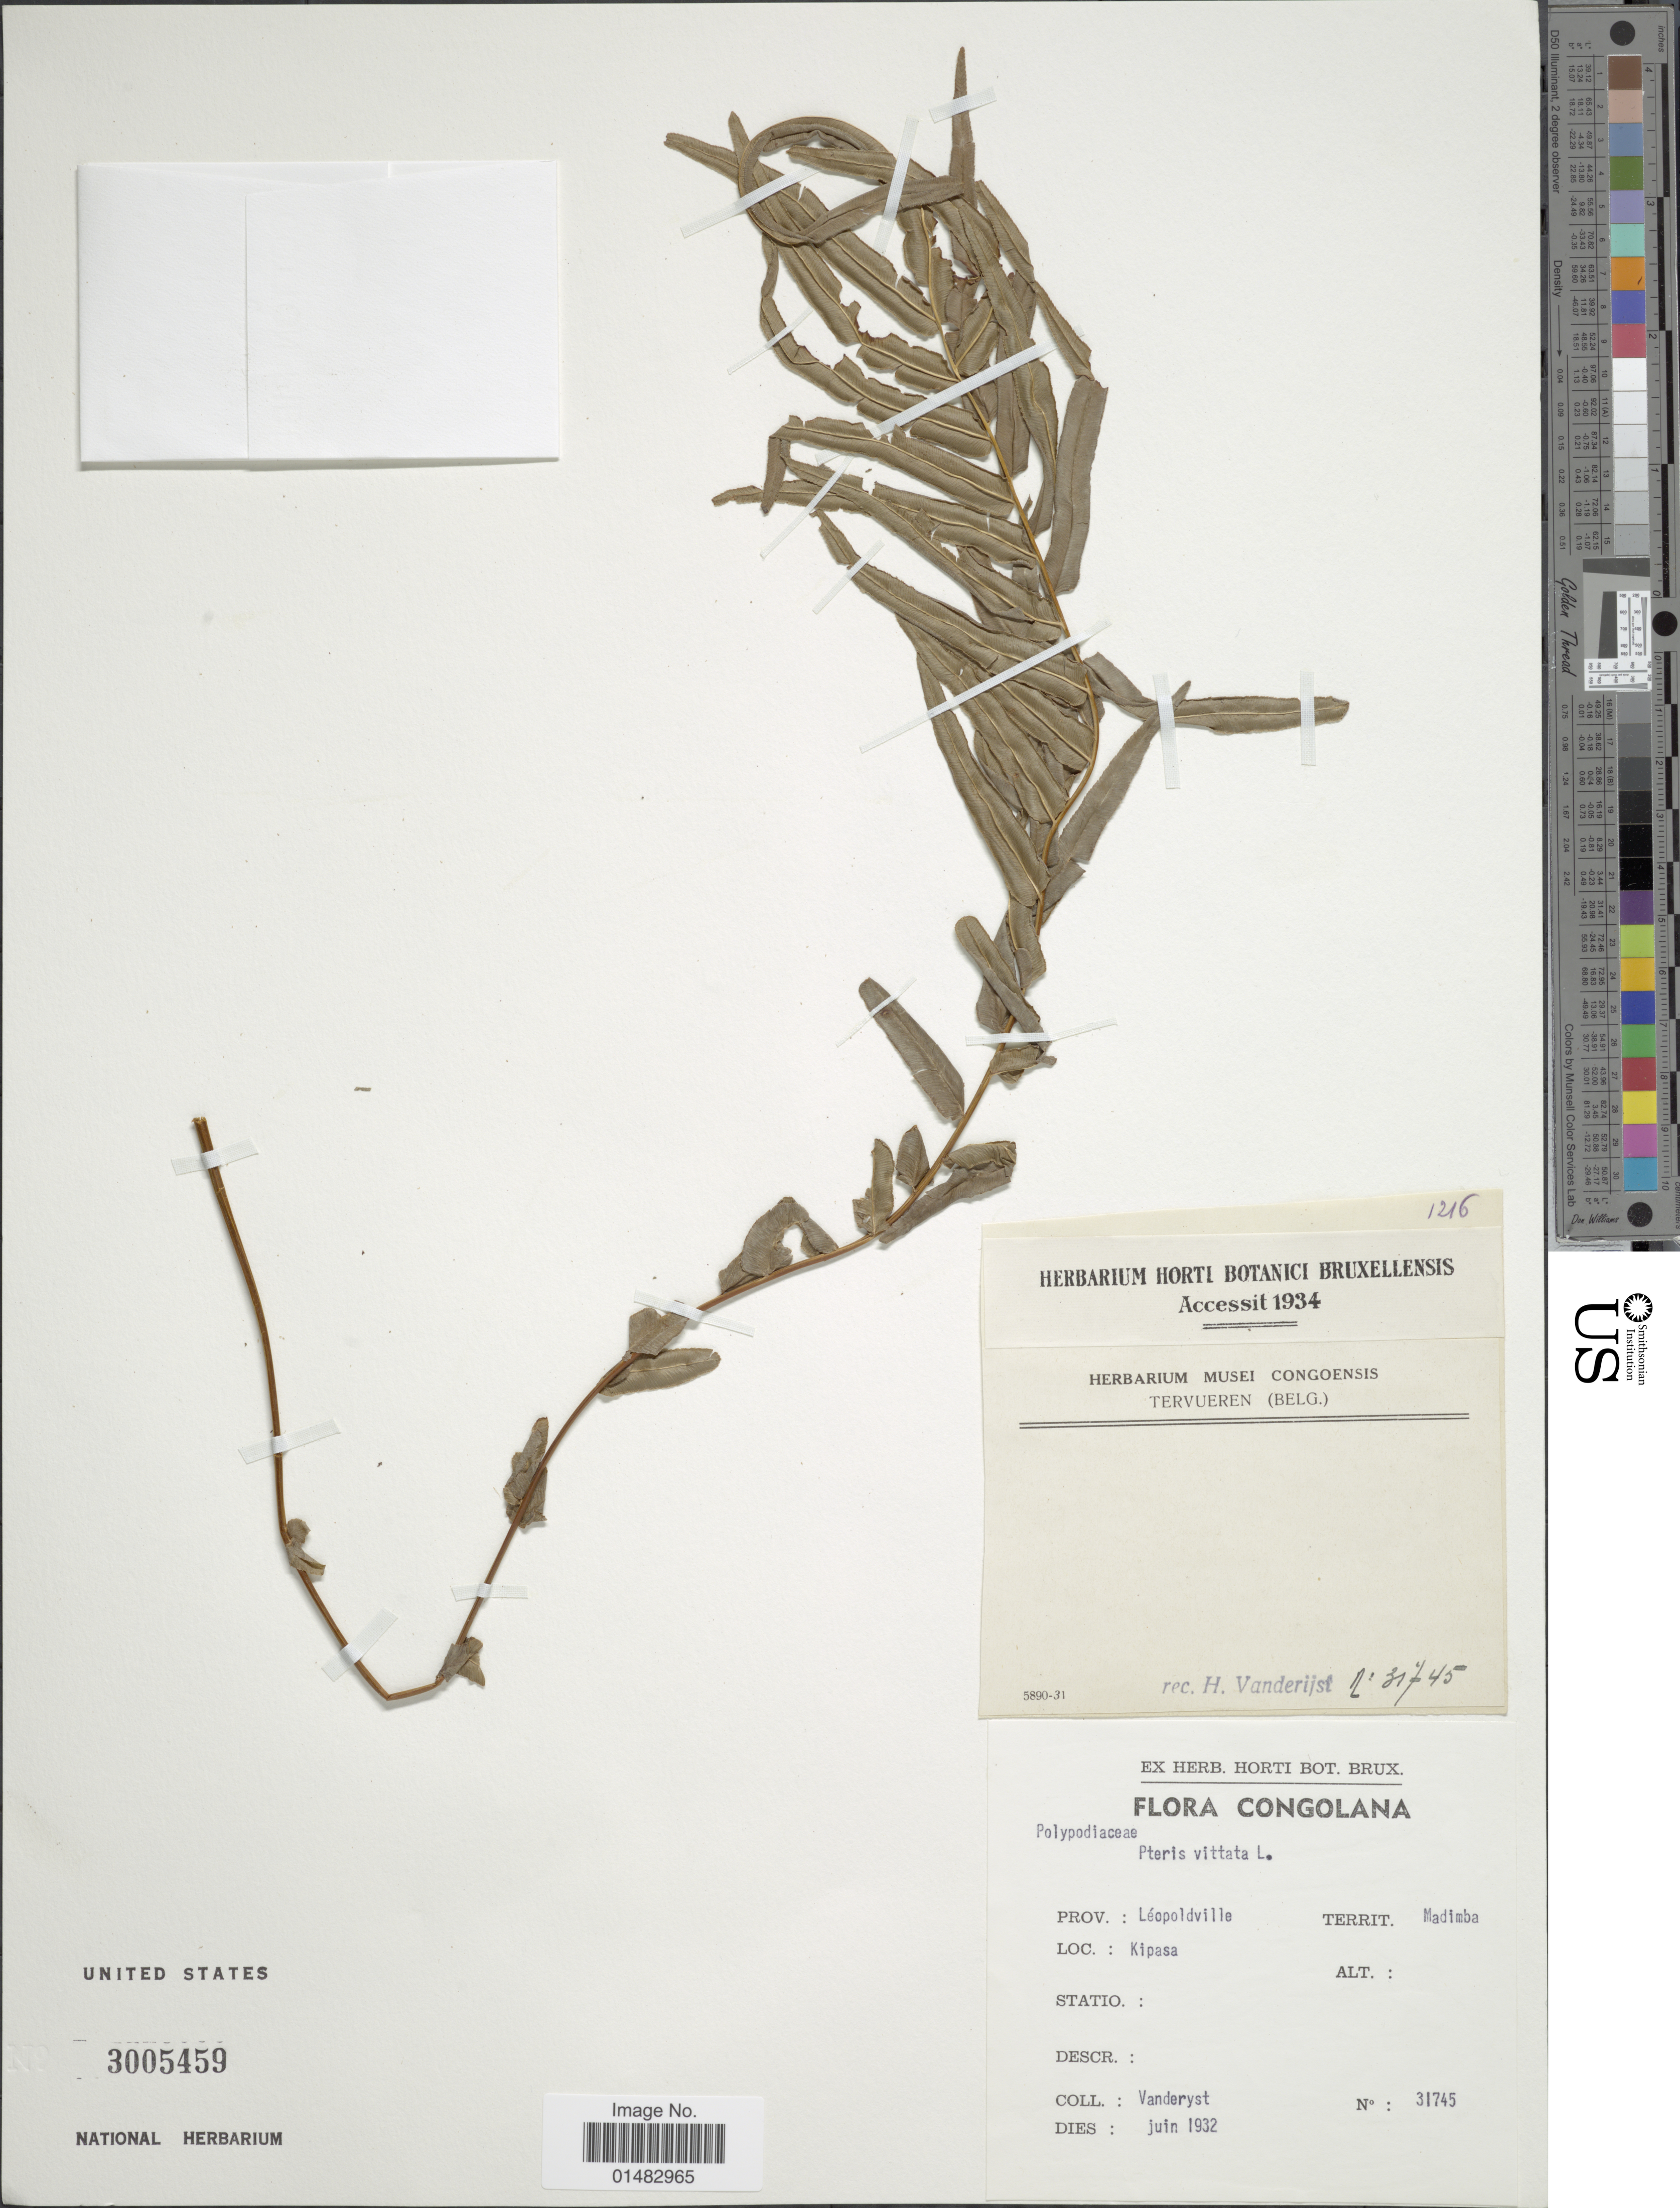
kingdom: Plantae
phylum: Tracheophyta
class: Polypodiopsida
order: Polypodiales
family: Pteridaceae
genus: Pteris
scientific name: Pteris vittata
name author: L.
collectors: Vanderyst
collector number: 31745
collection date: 1932-06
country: Congo, Democratic Republic of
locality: Léopoldville, Kipasa, Madimba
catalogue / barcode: US 3005459